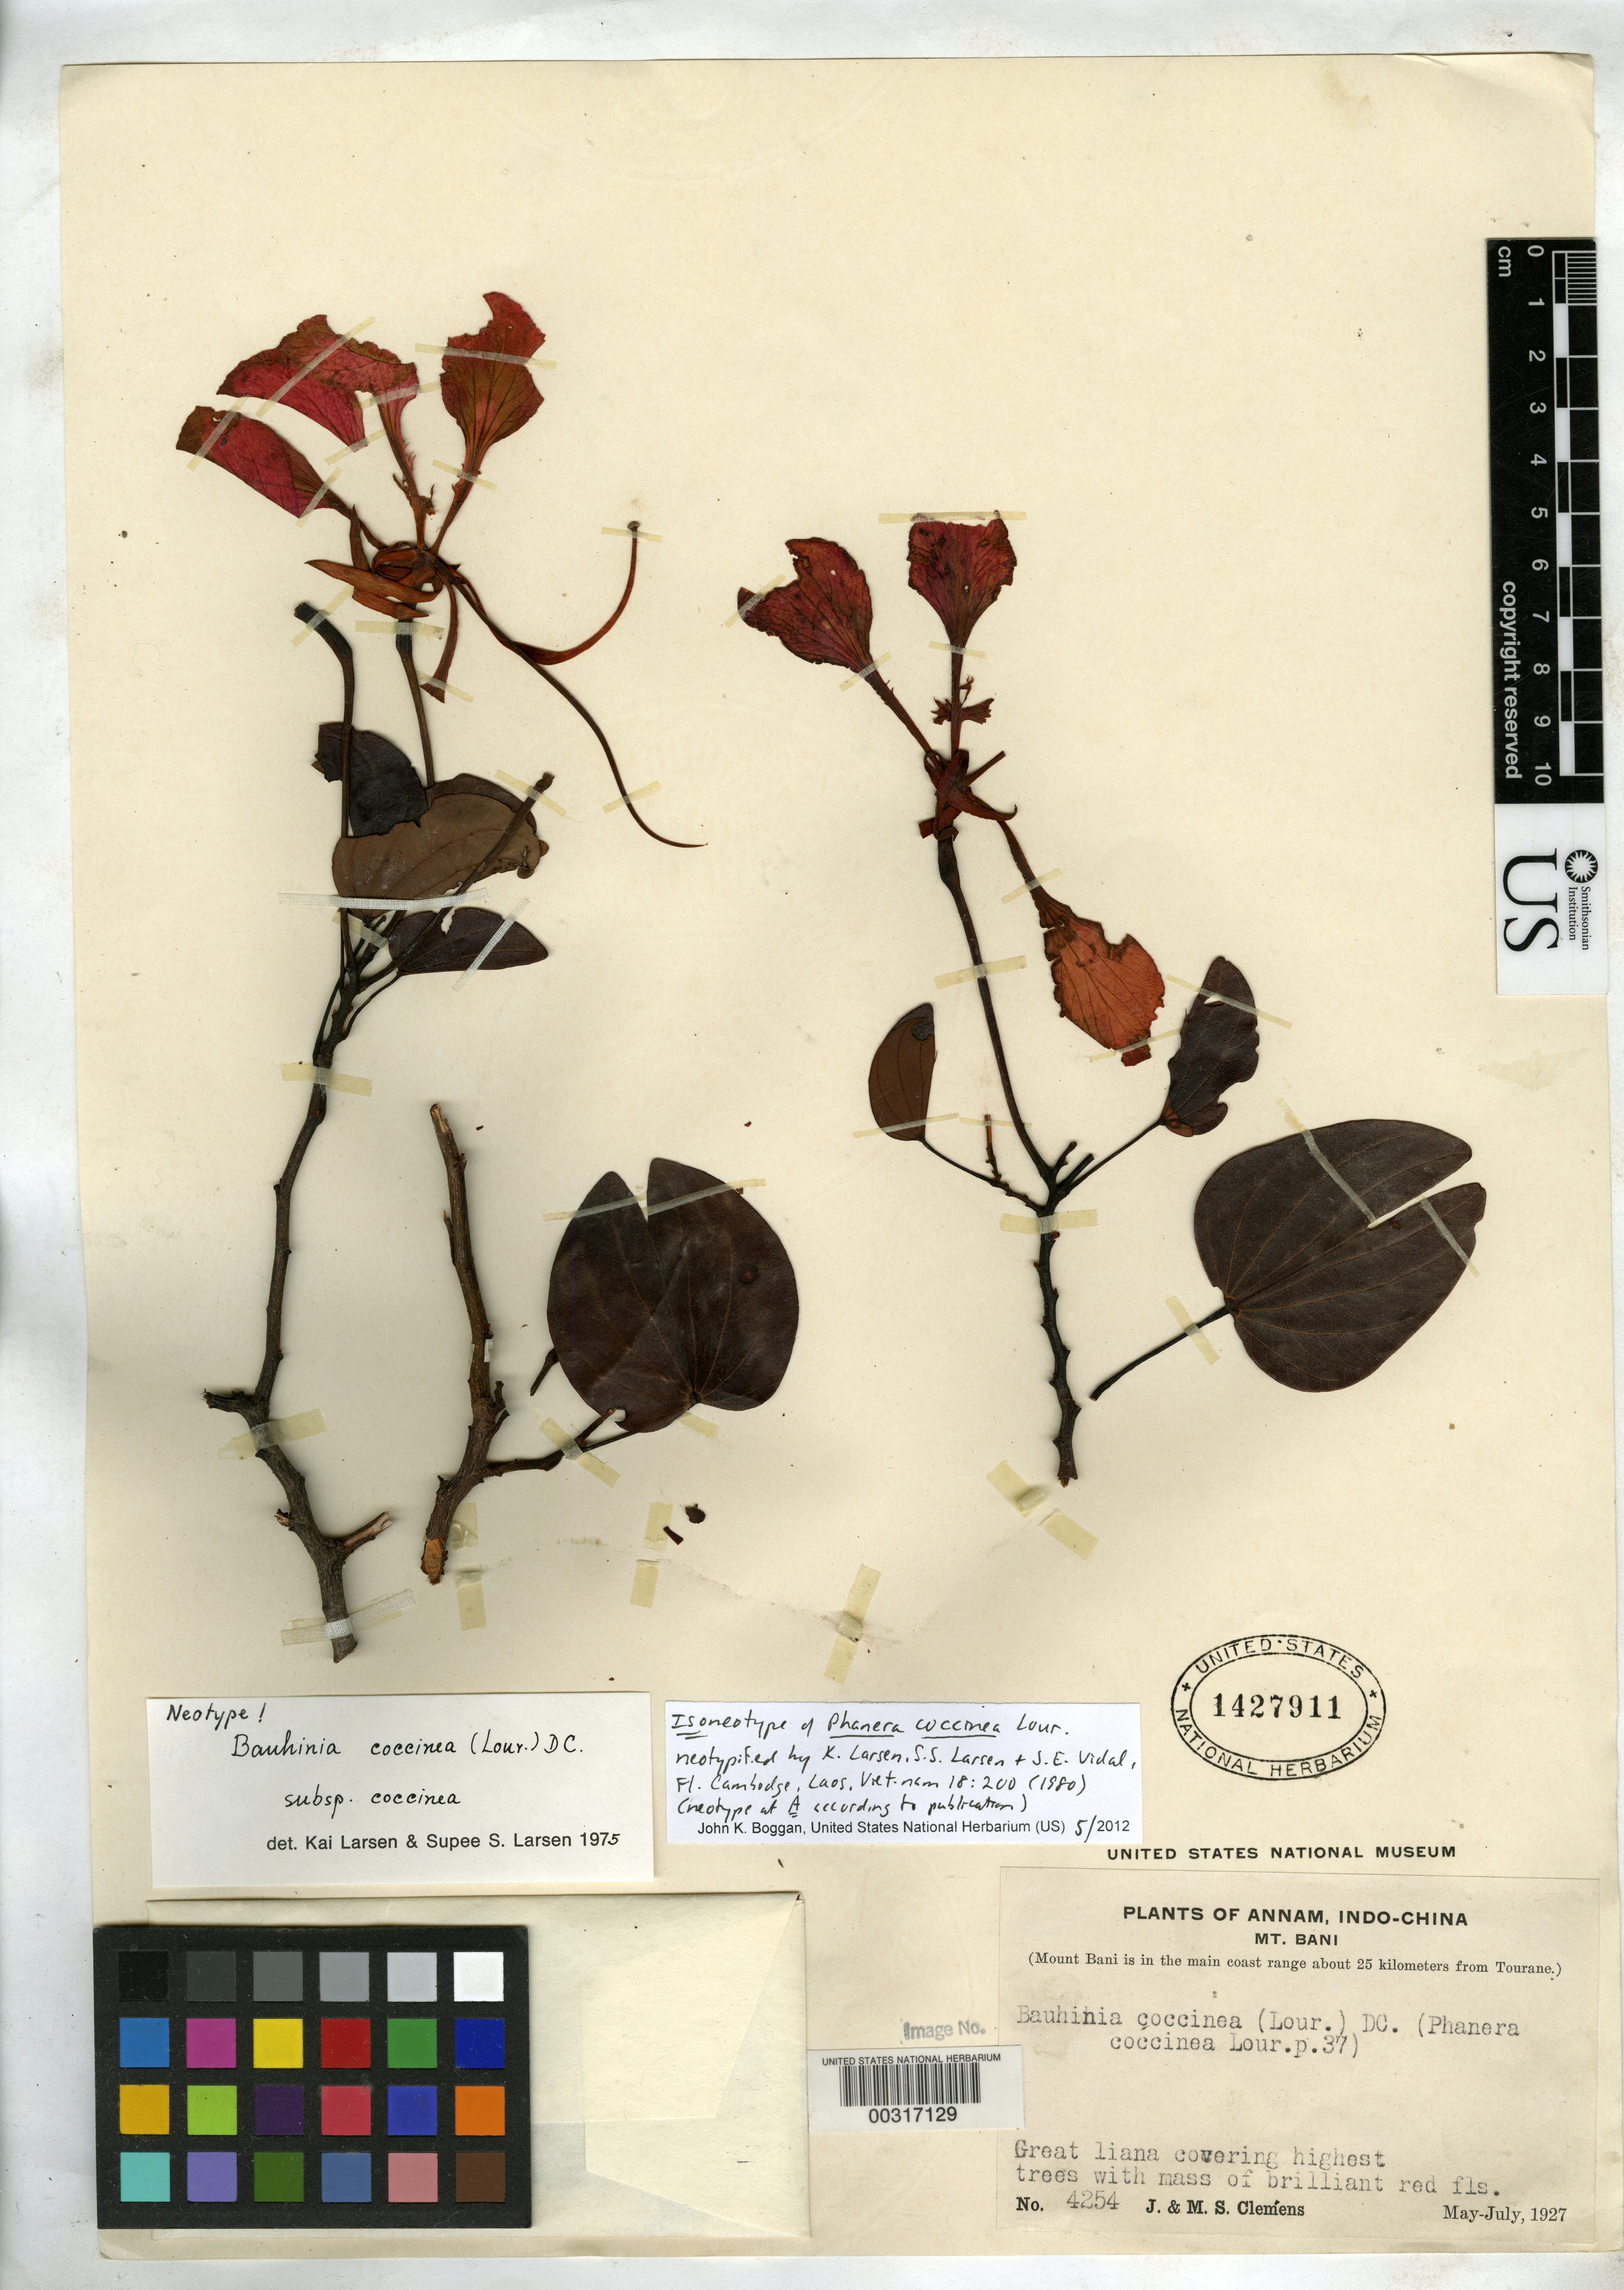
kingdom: Plantae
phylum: Tracheophyta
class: Magnoliopsida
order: Fabales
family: Fabaceae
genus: Phanera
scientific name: Phanera coccinea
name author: Lour.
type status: Isoneotype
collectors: J. Clemens & M. S. Clemens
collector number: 4254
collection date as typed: May 1927 to -- Jul 1927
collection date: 1927-05/1927-07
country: Vietnam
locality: Mount bani, ca 25 km from tourane (da nang)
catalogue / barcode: US 1427911